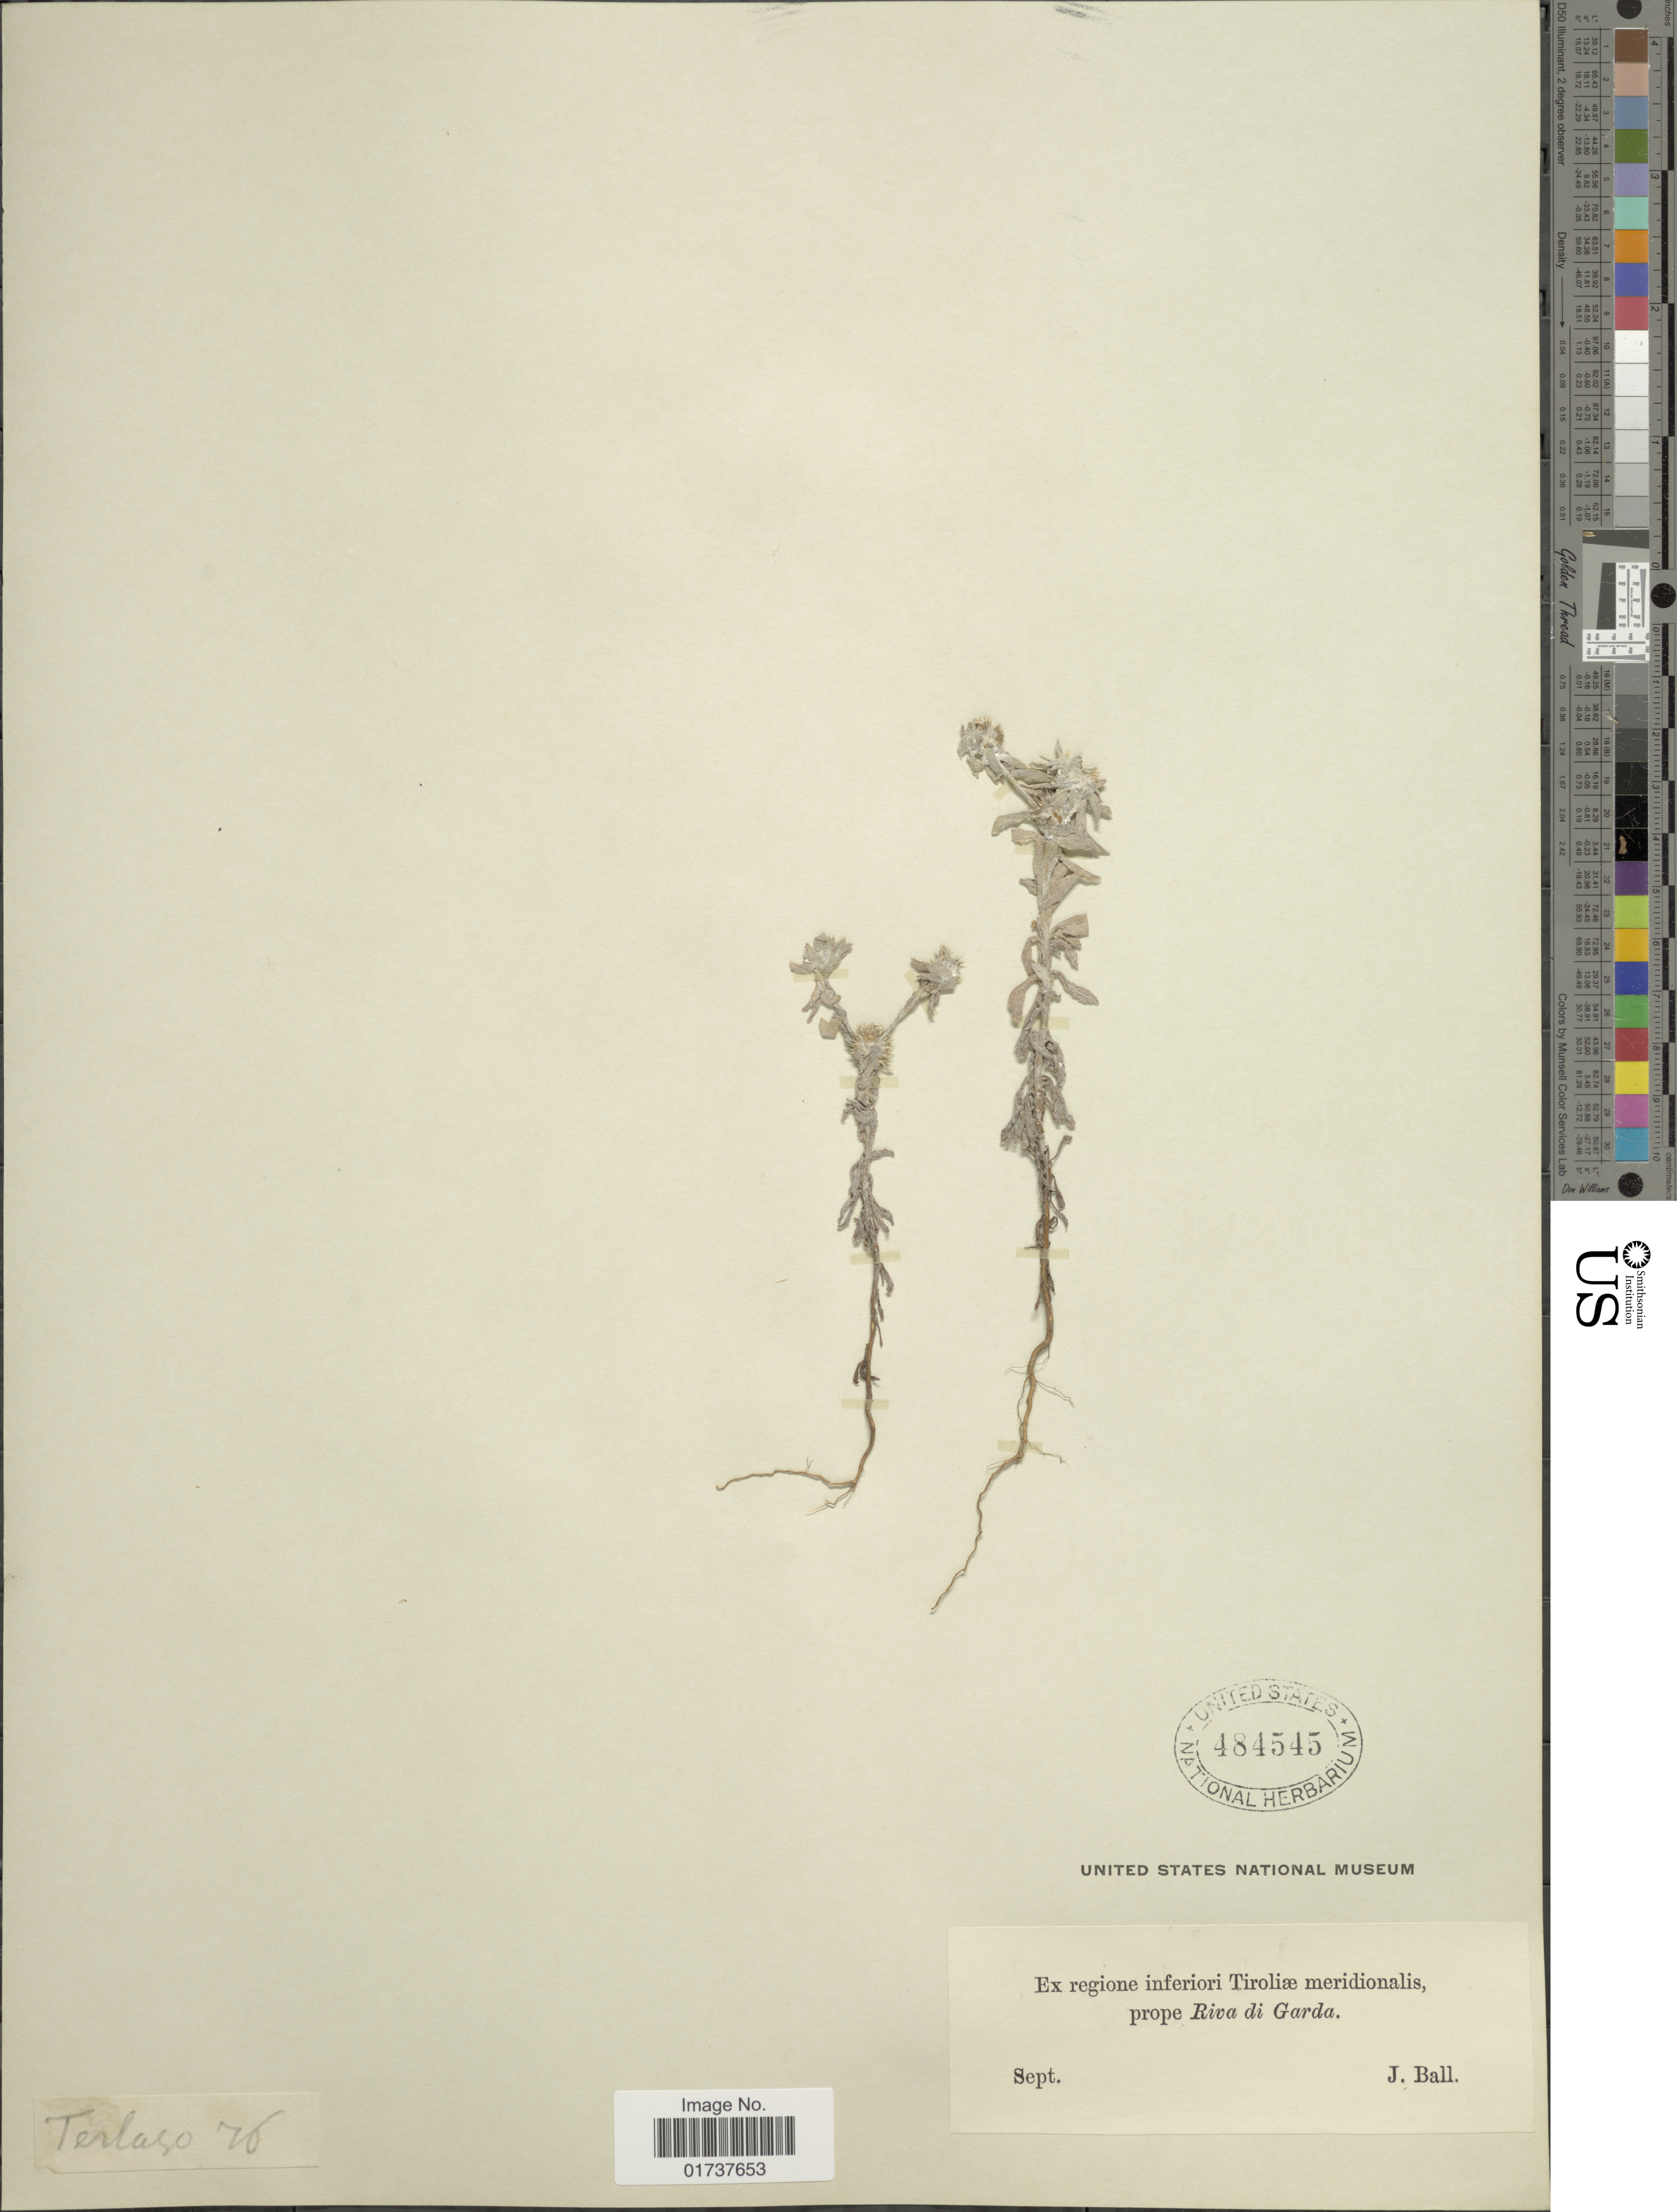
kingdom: Plantae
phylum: Tracheophyta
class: Magnoliopsida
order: Asterales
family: Asteraceae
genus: Gnaphalium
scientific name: Gnaphalium sp.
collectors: J. Ball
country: Italy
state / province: Trentino-Alto Adige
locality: Inferiori Tiroliae meridionalis, prope Riva di Garda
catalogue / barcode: US 484545